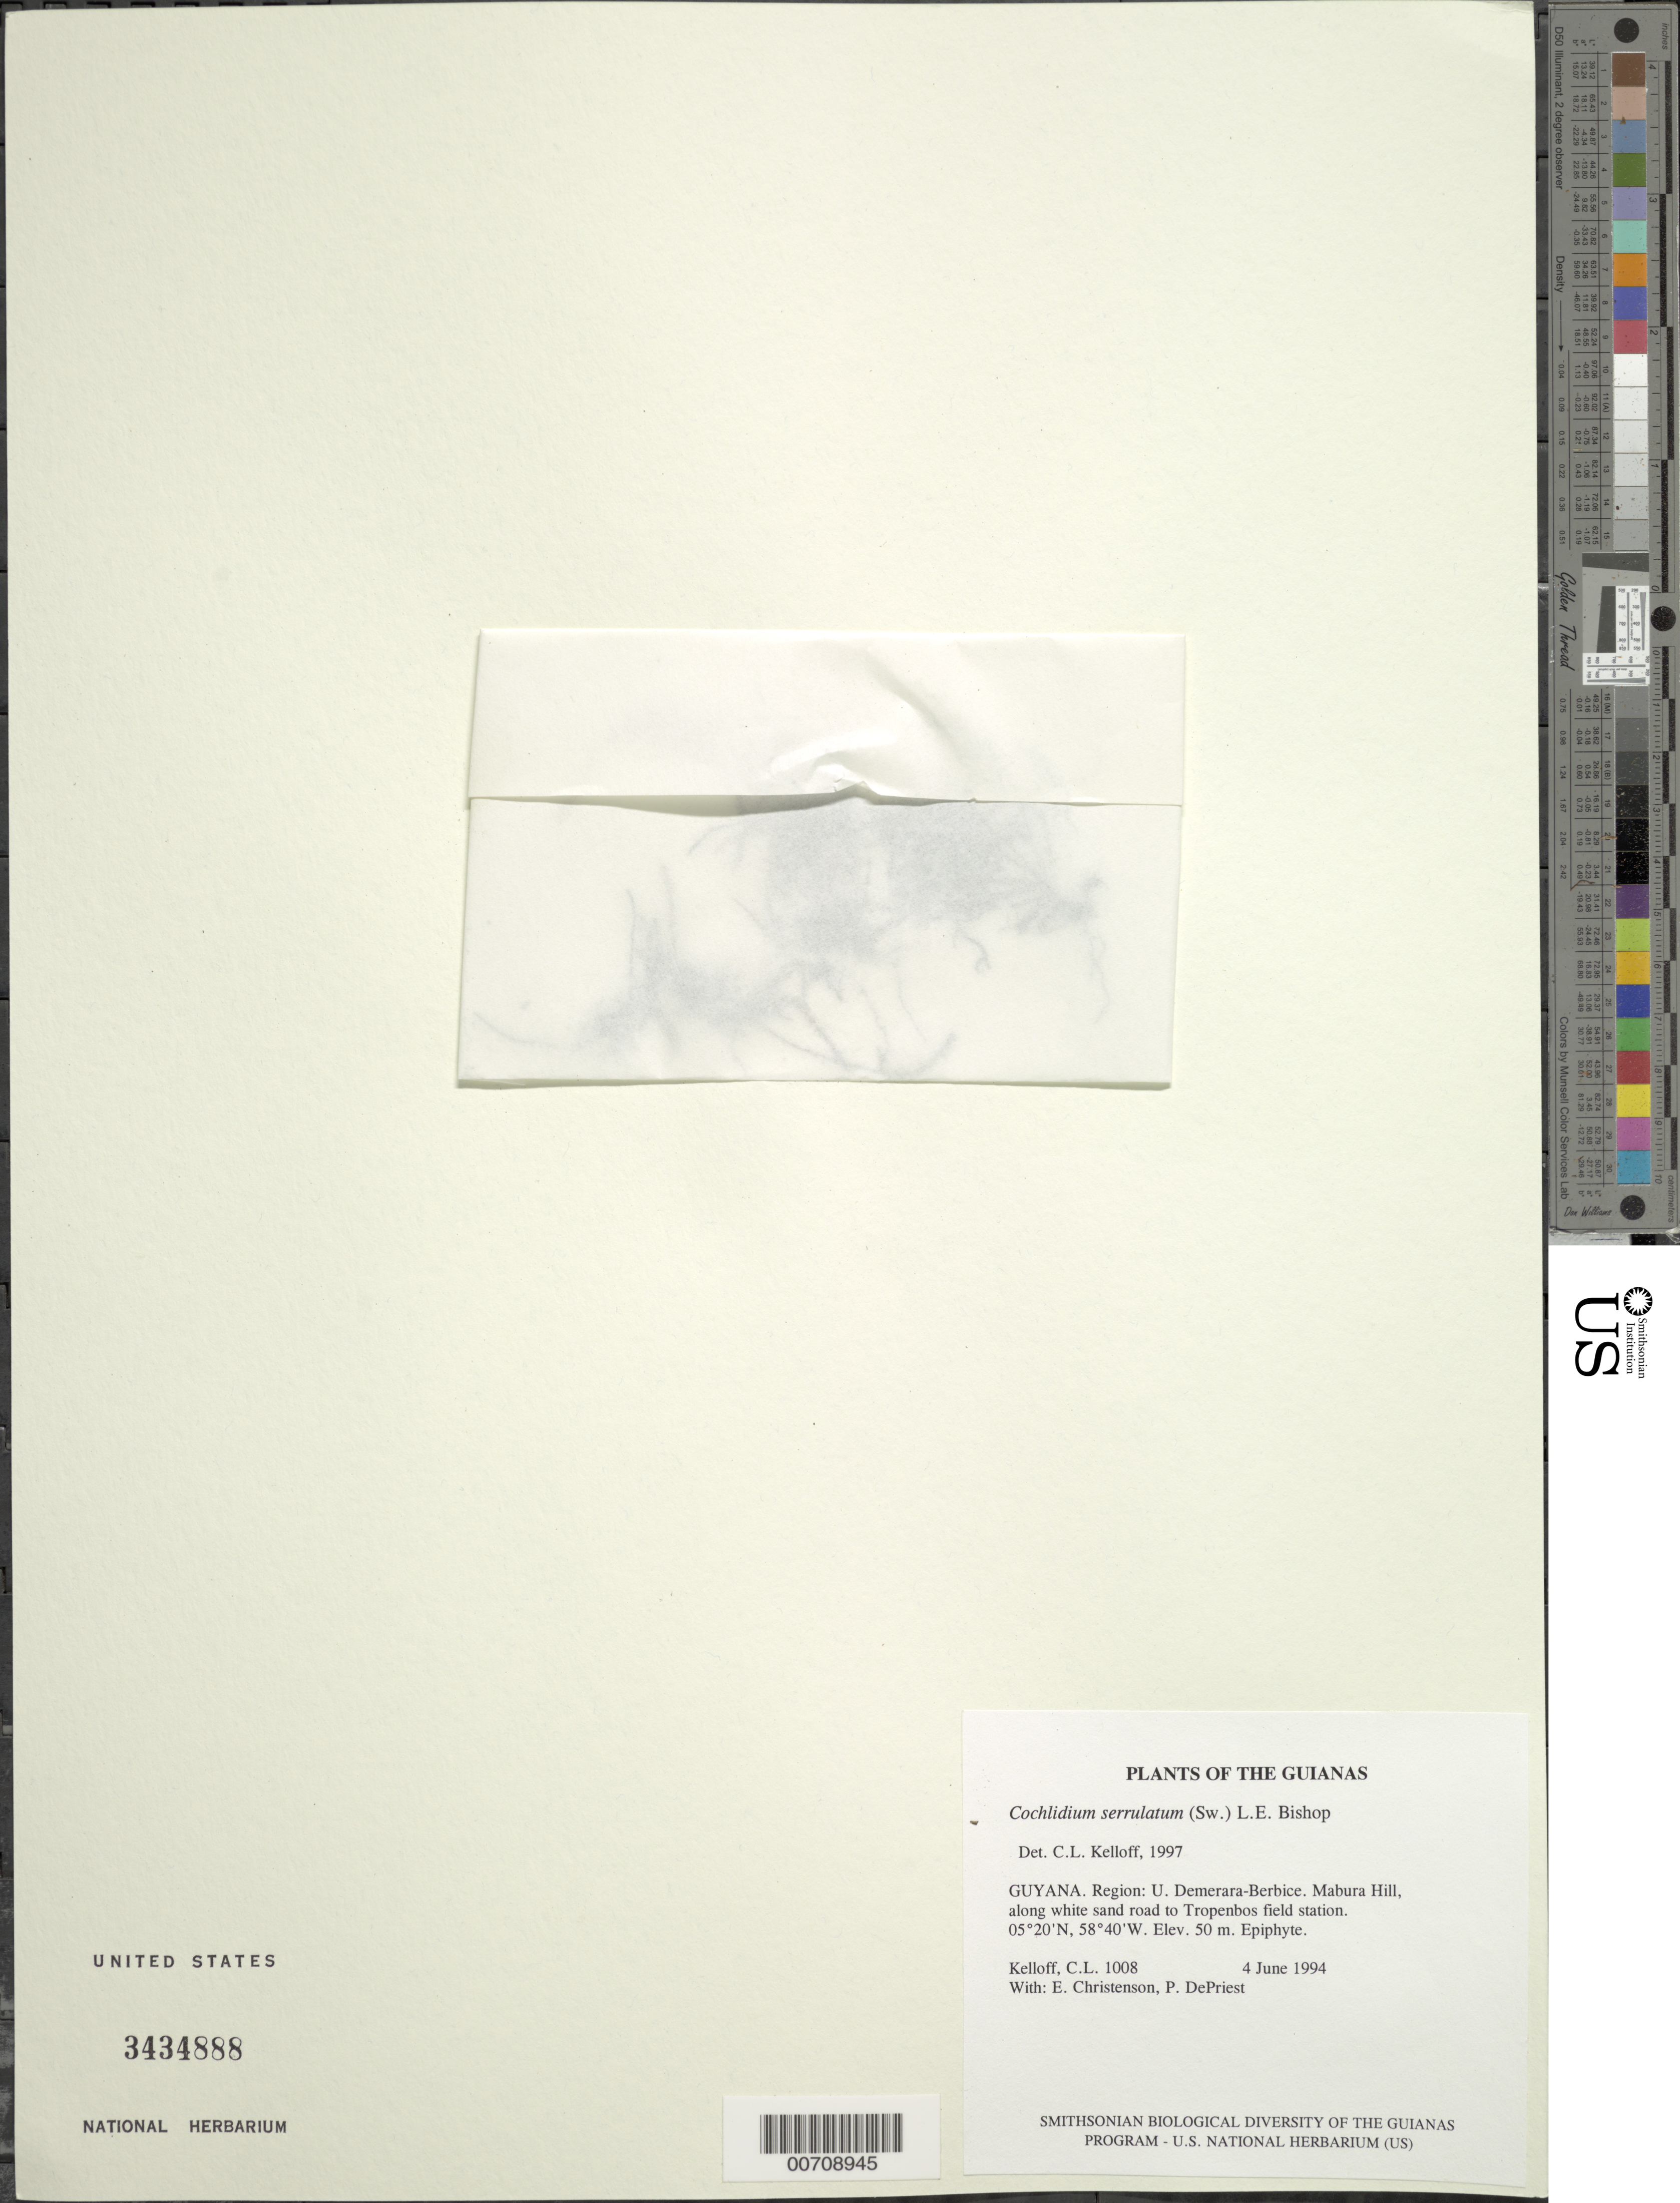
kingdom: Plantae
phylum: Tracheophyta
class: Polypodiopsida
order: Polypodiales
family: Polypodiaceae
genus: Cochlidium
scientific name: Cochlidium serrulatum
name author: (Sw.) L.E. Bishop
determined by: Kelloff, Carol L., (US), Smithsonian Institution - National Museum of Natural History (UNITED STATES)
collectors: C. L. Kelloff, E. A. Christenson & P. DePriest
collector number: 1008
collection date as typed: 4 June 1994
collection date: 1994-06-04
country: Guyana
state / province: U. Demerara-Berbice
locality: Mabura Hill, along white sand road to Tropenbos field station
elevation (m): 50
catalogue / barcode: US 3434888